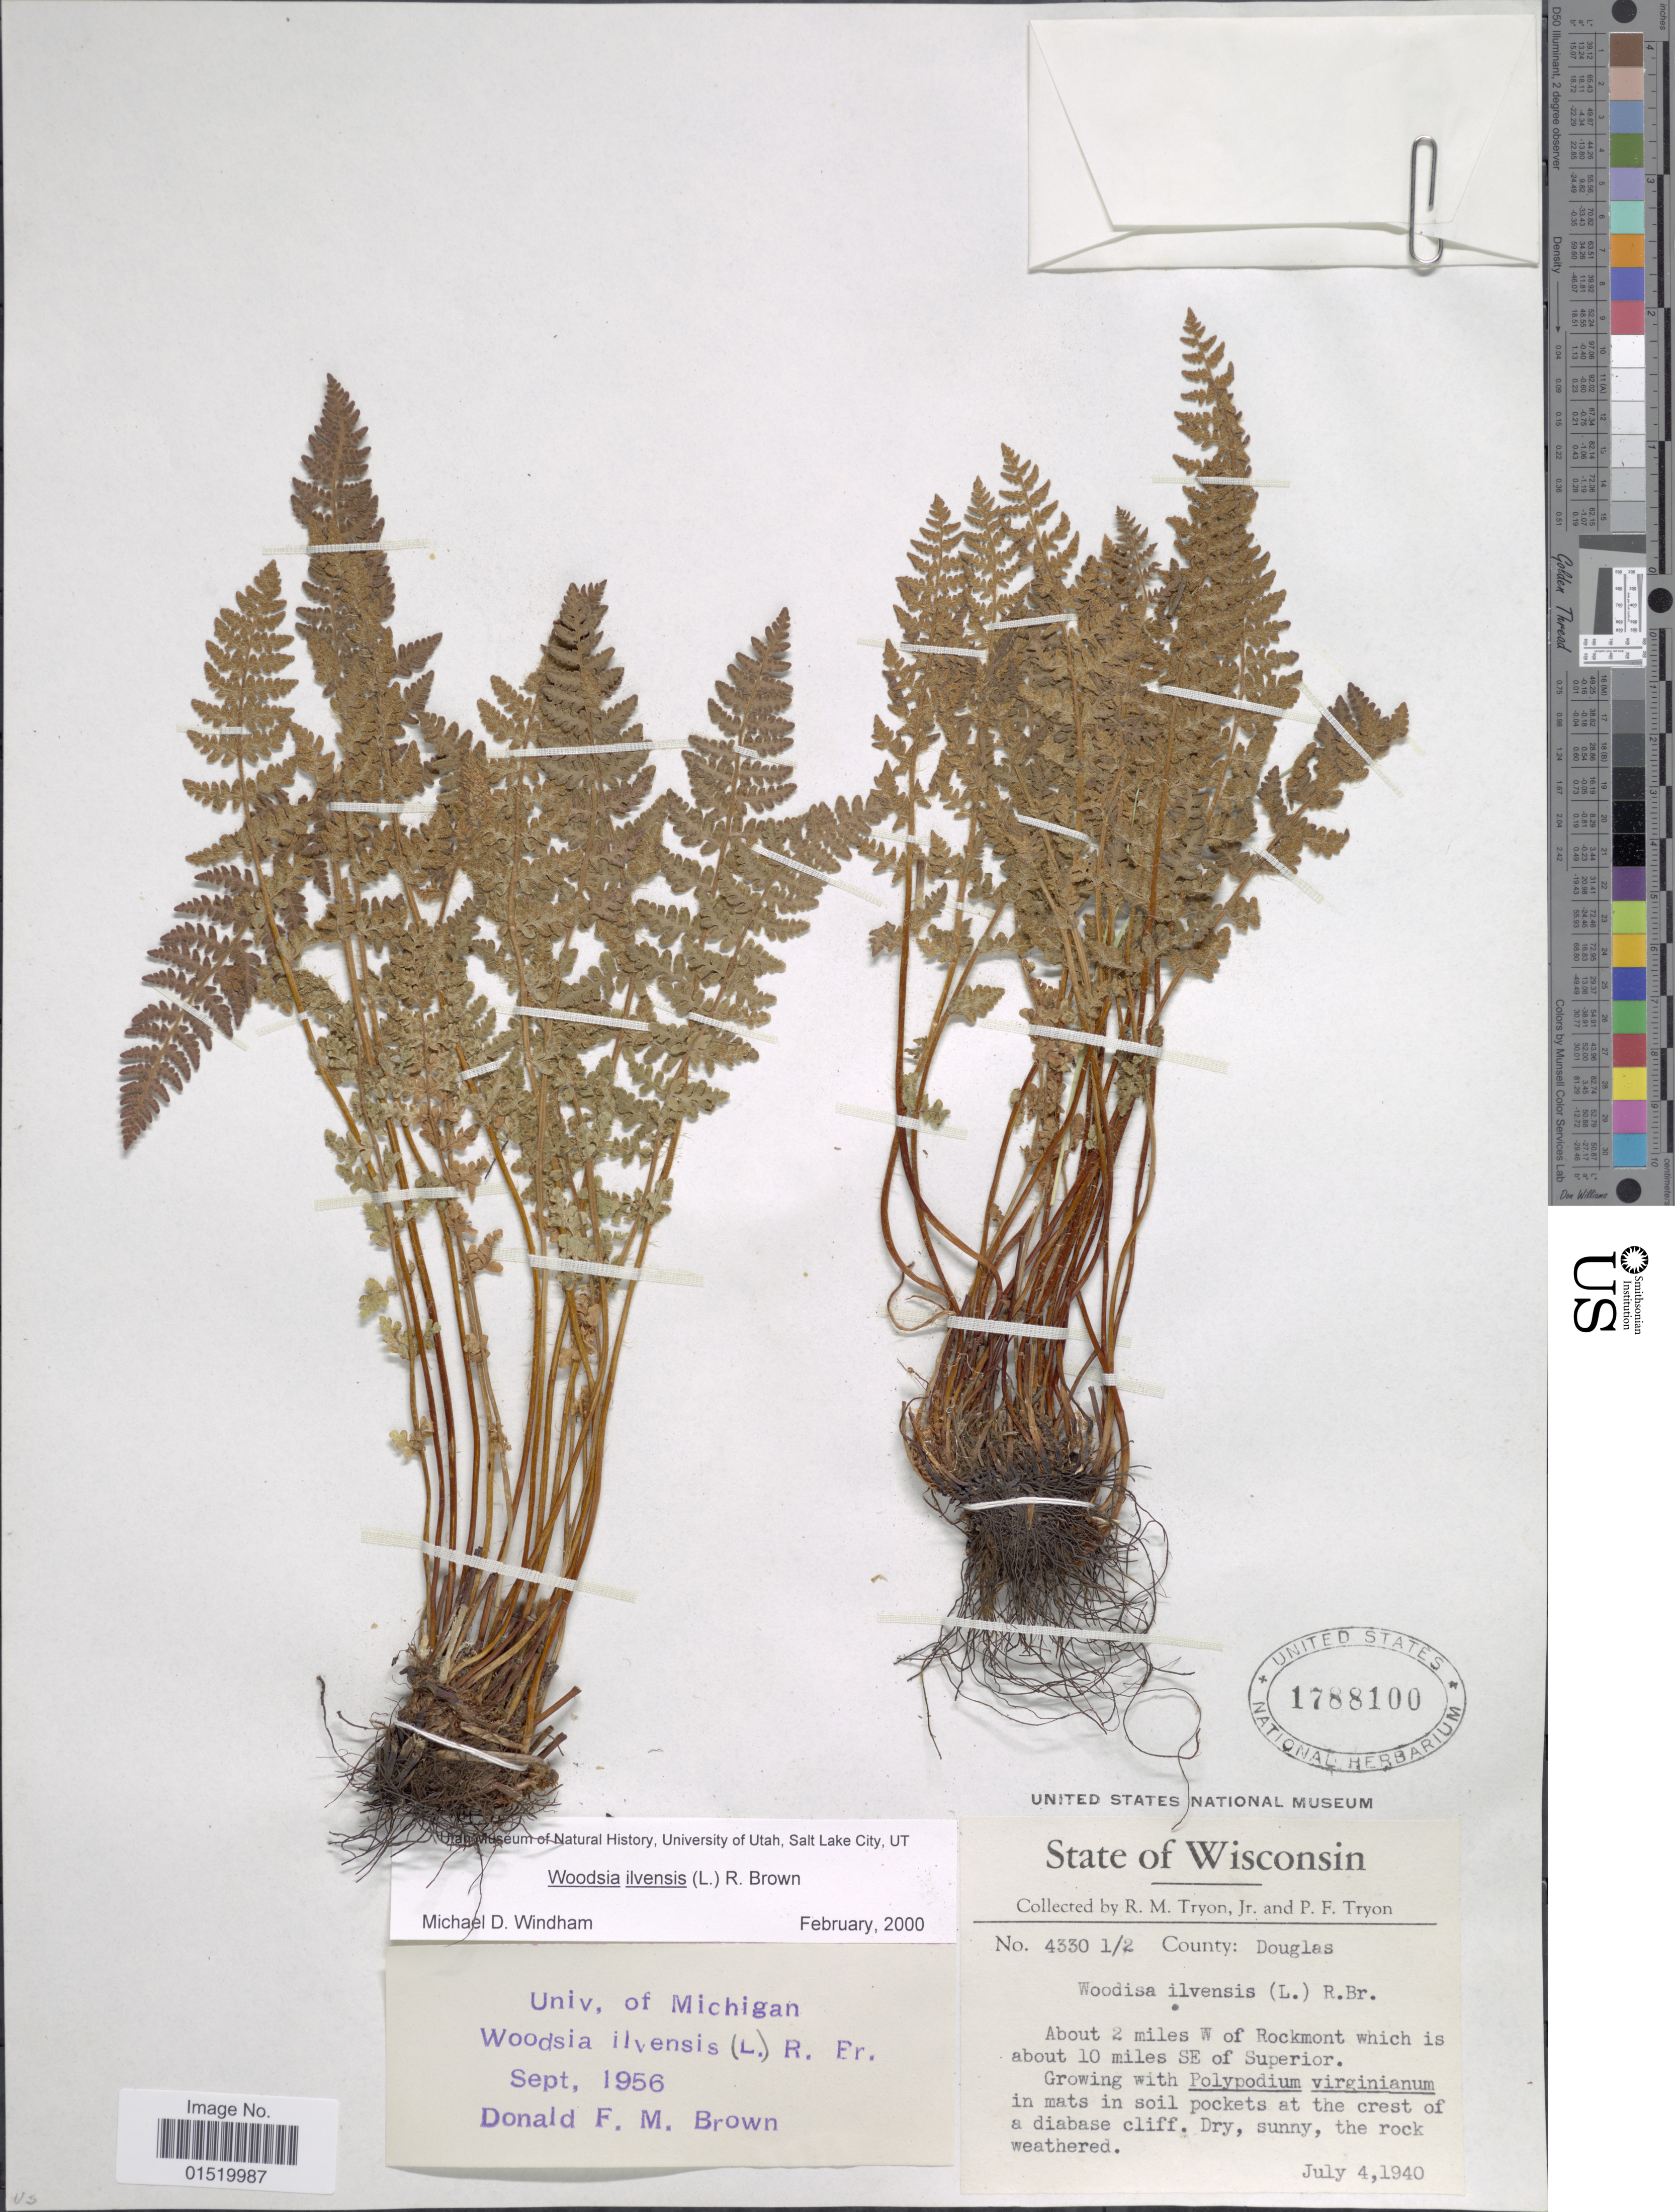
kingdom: Plantae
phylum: Tracheophyta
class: Polypodiopsida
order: Polypodiales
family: Woodsiaceae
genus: Woodsia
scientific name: Woodsia ilvensis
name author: (L.) R. Br.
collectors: R. M. Tryon & P. Tryon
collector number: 4330 ½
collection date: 1940-07-04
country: United States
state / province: Wisconsin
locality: County: Douglas, About 2 miles W of Rockmont which is about 10 miles SE of Superior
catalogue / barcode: US 1788100